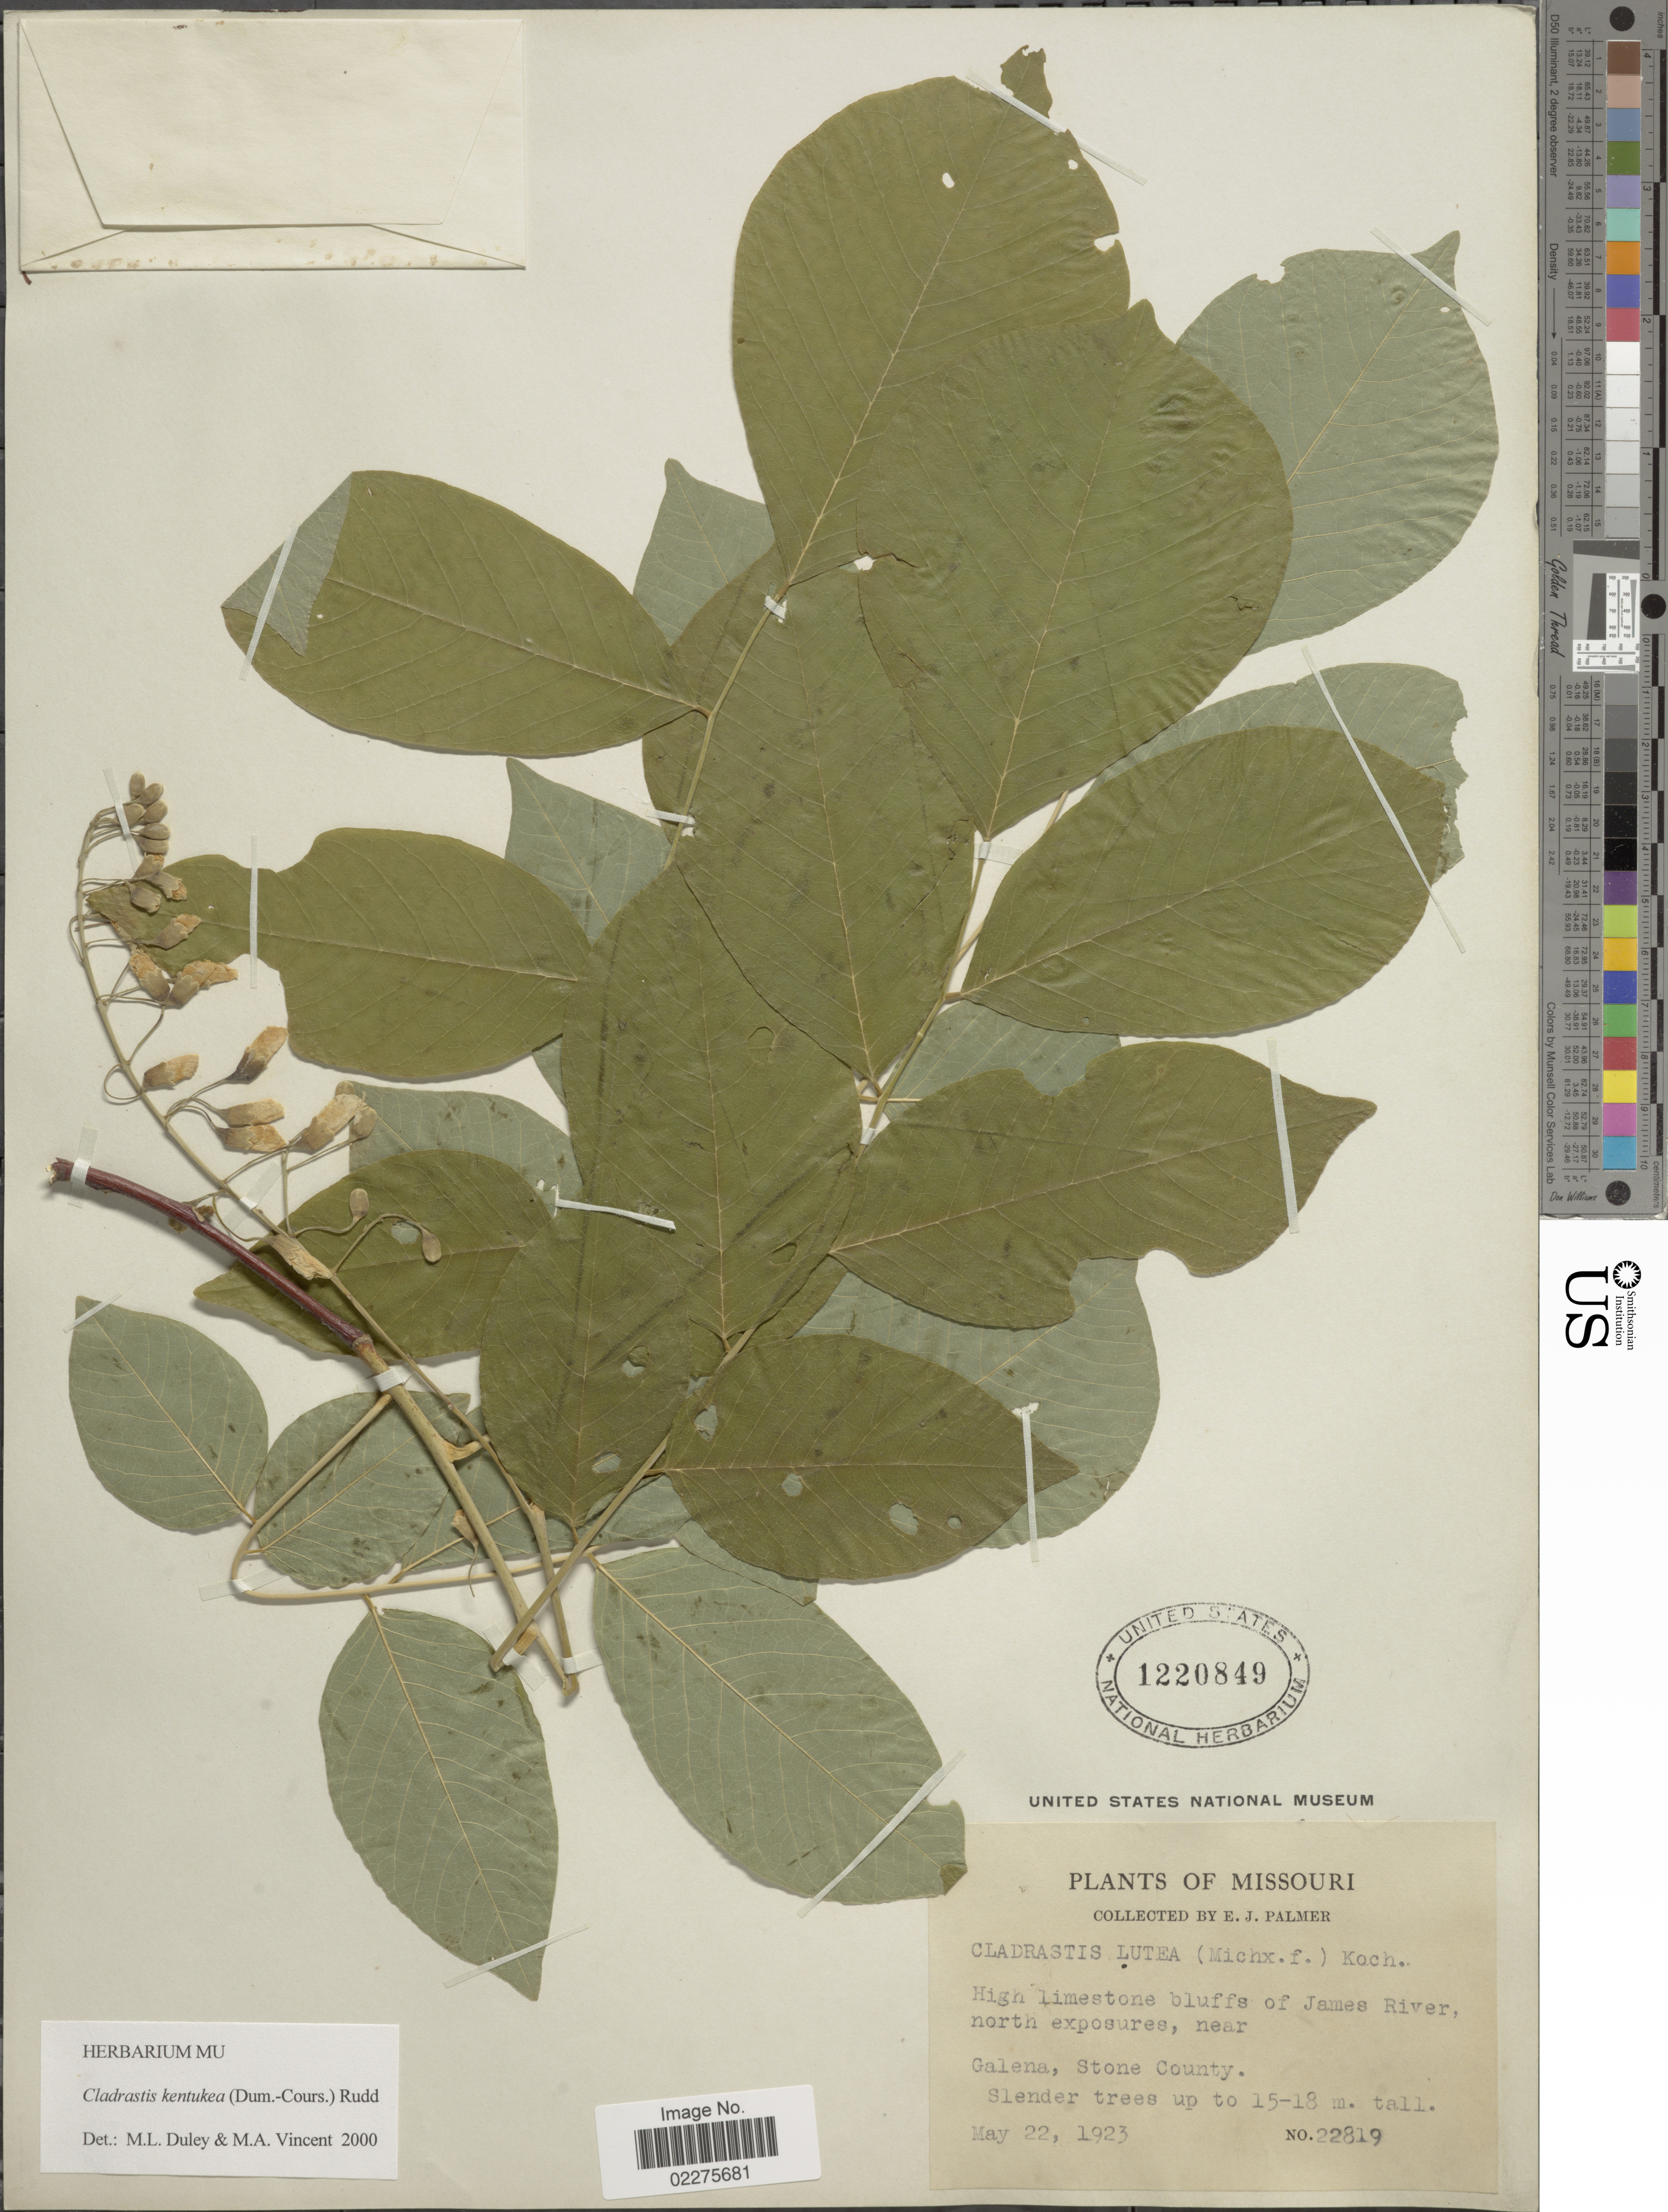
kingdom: Plantae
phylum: Tracheophyta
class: Magnoliopsida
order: Fabales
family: Fabaceae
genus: Cladrastis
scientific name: Cladrastis kentukea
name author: (Dum. Cours.) Rudd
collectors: E. J. Palmer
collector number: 22819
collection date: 1923-05-22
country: United States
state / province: Missouri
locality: Bluffs of James River, north exposures, near Galena, Stone County.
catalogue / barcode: US 1220849